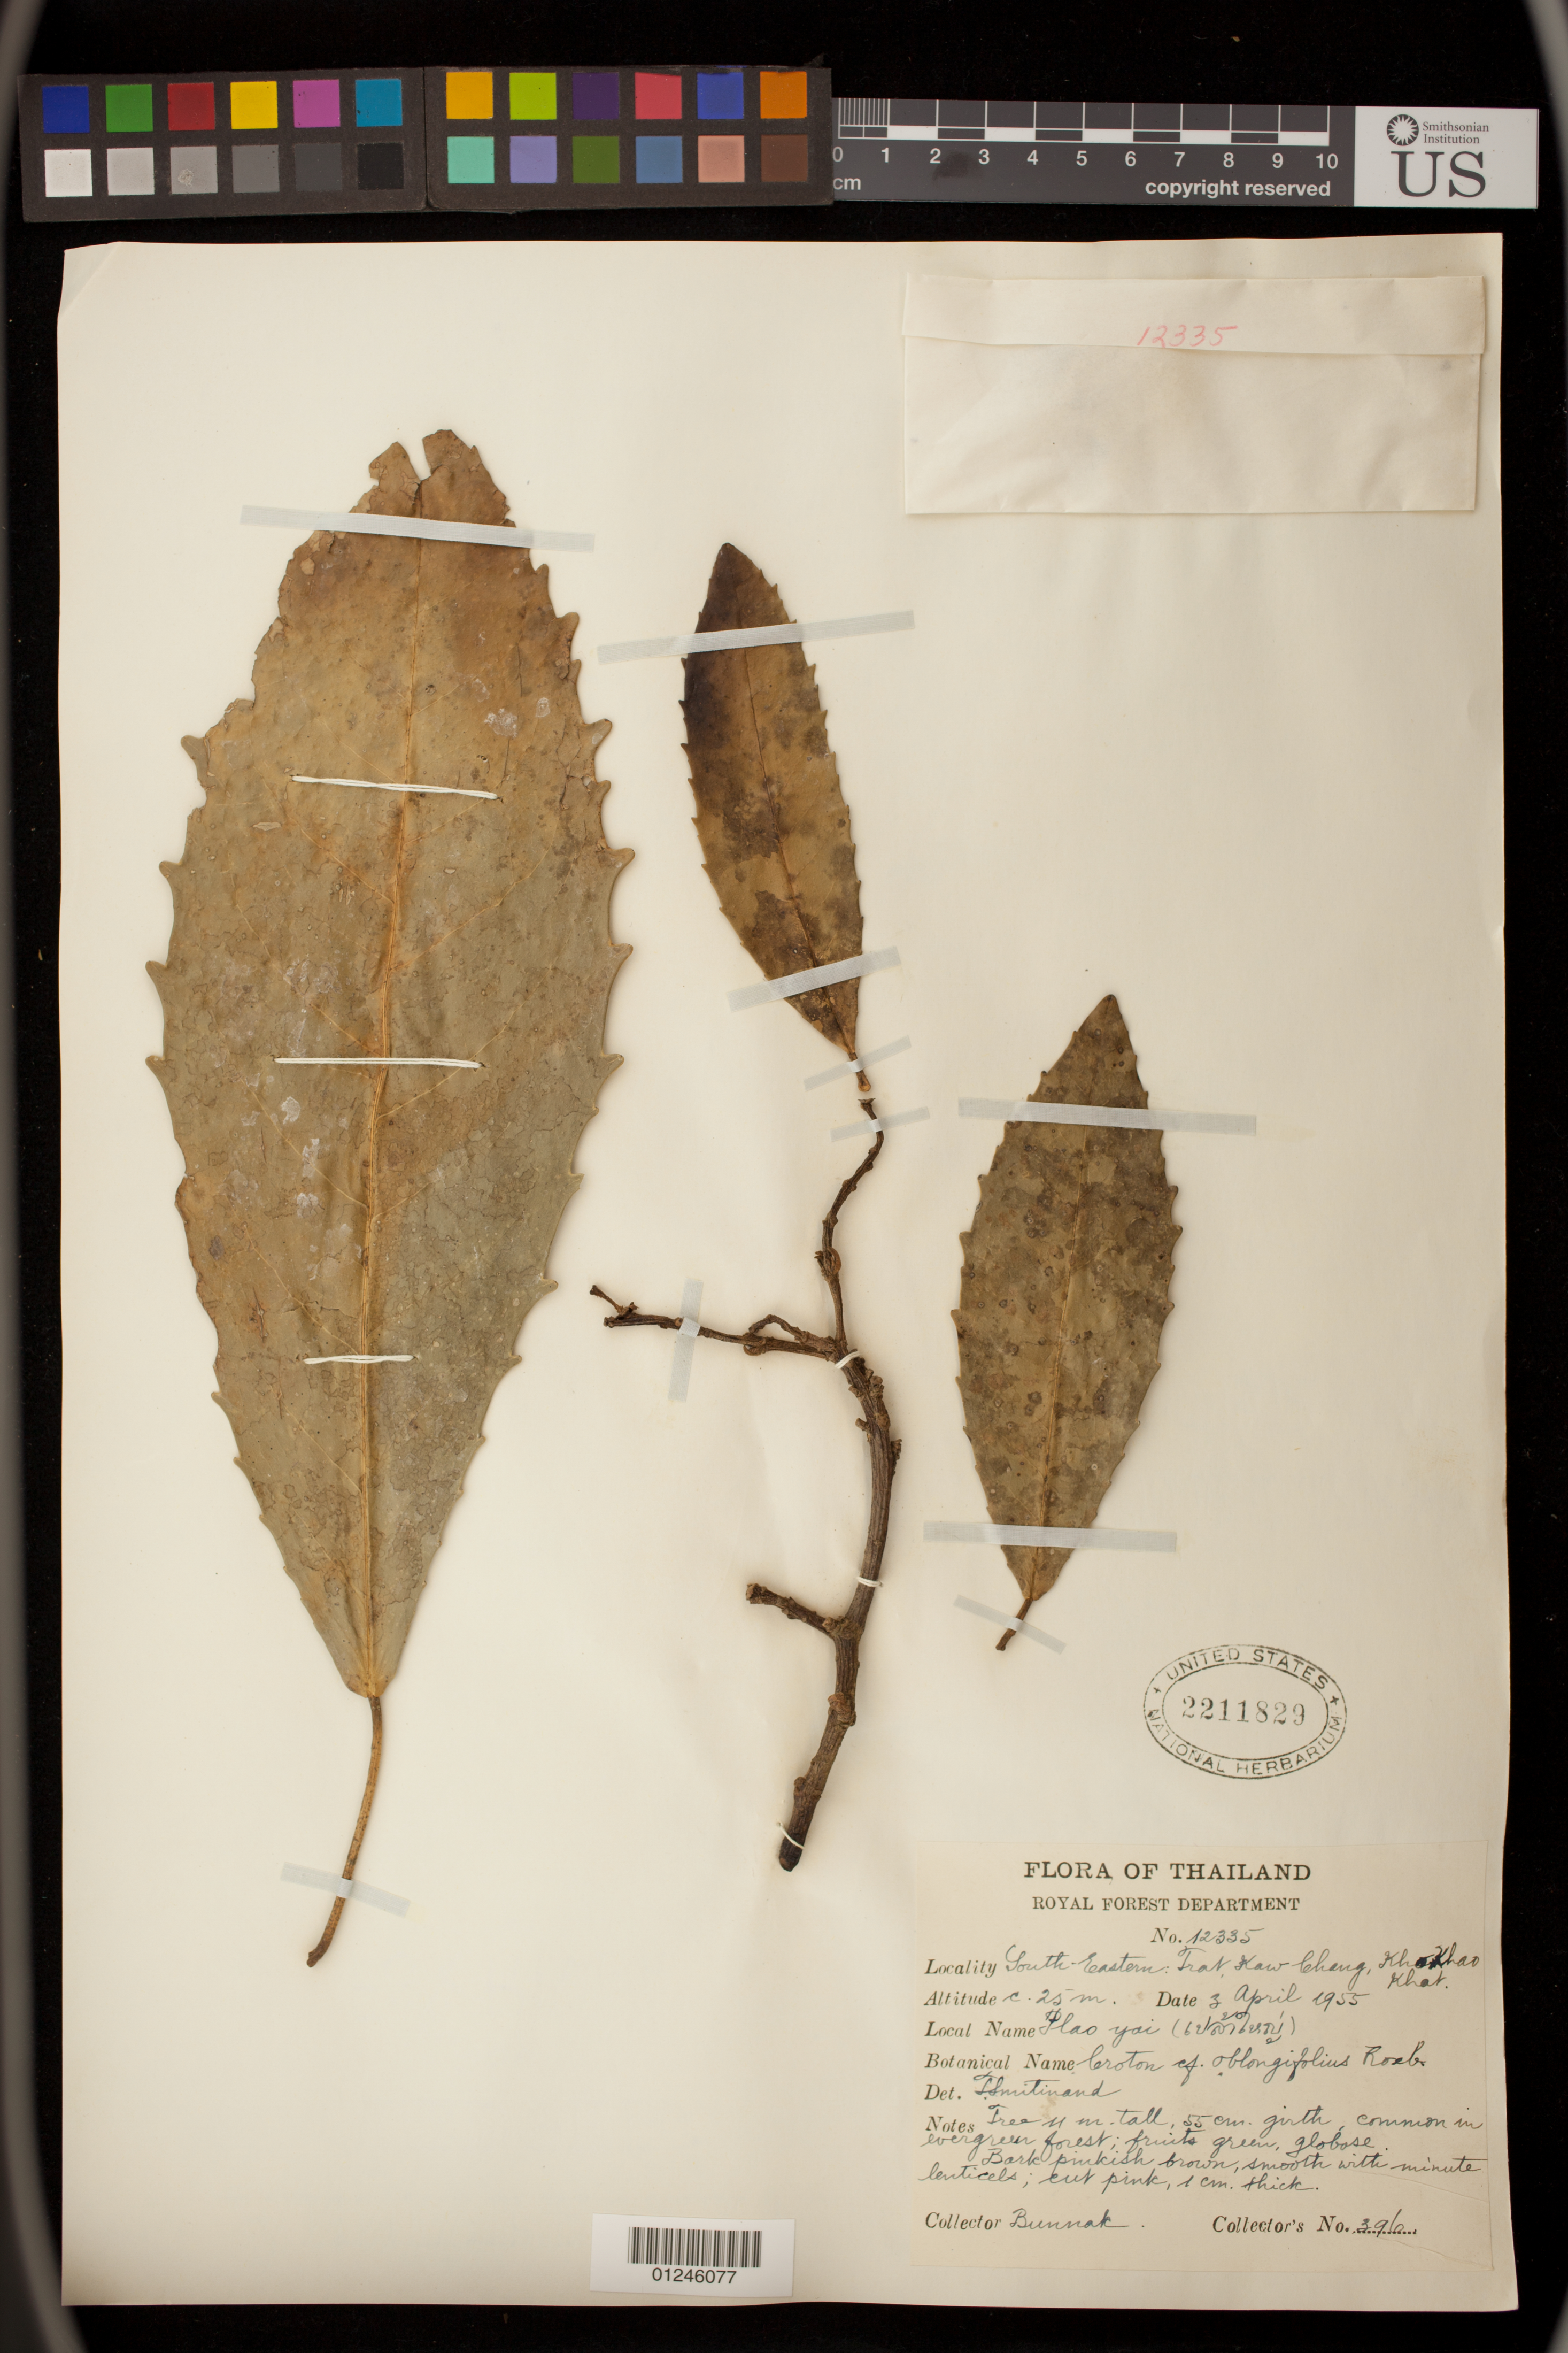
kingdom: Plantae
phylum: Tracheophyta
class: Magnoliopsida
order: Malpighiales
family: Euphorbiaceae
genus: Croton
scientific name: Croton oblongifolius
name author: Roxb.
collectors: -. Bunnak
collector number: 396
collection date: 1955-04-03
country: Thailand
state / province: Trat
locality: Kaw Chang, Khokhao Khat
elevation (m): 25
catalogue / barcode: US 2211829